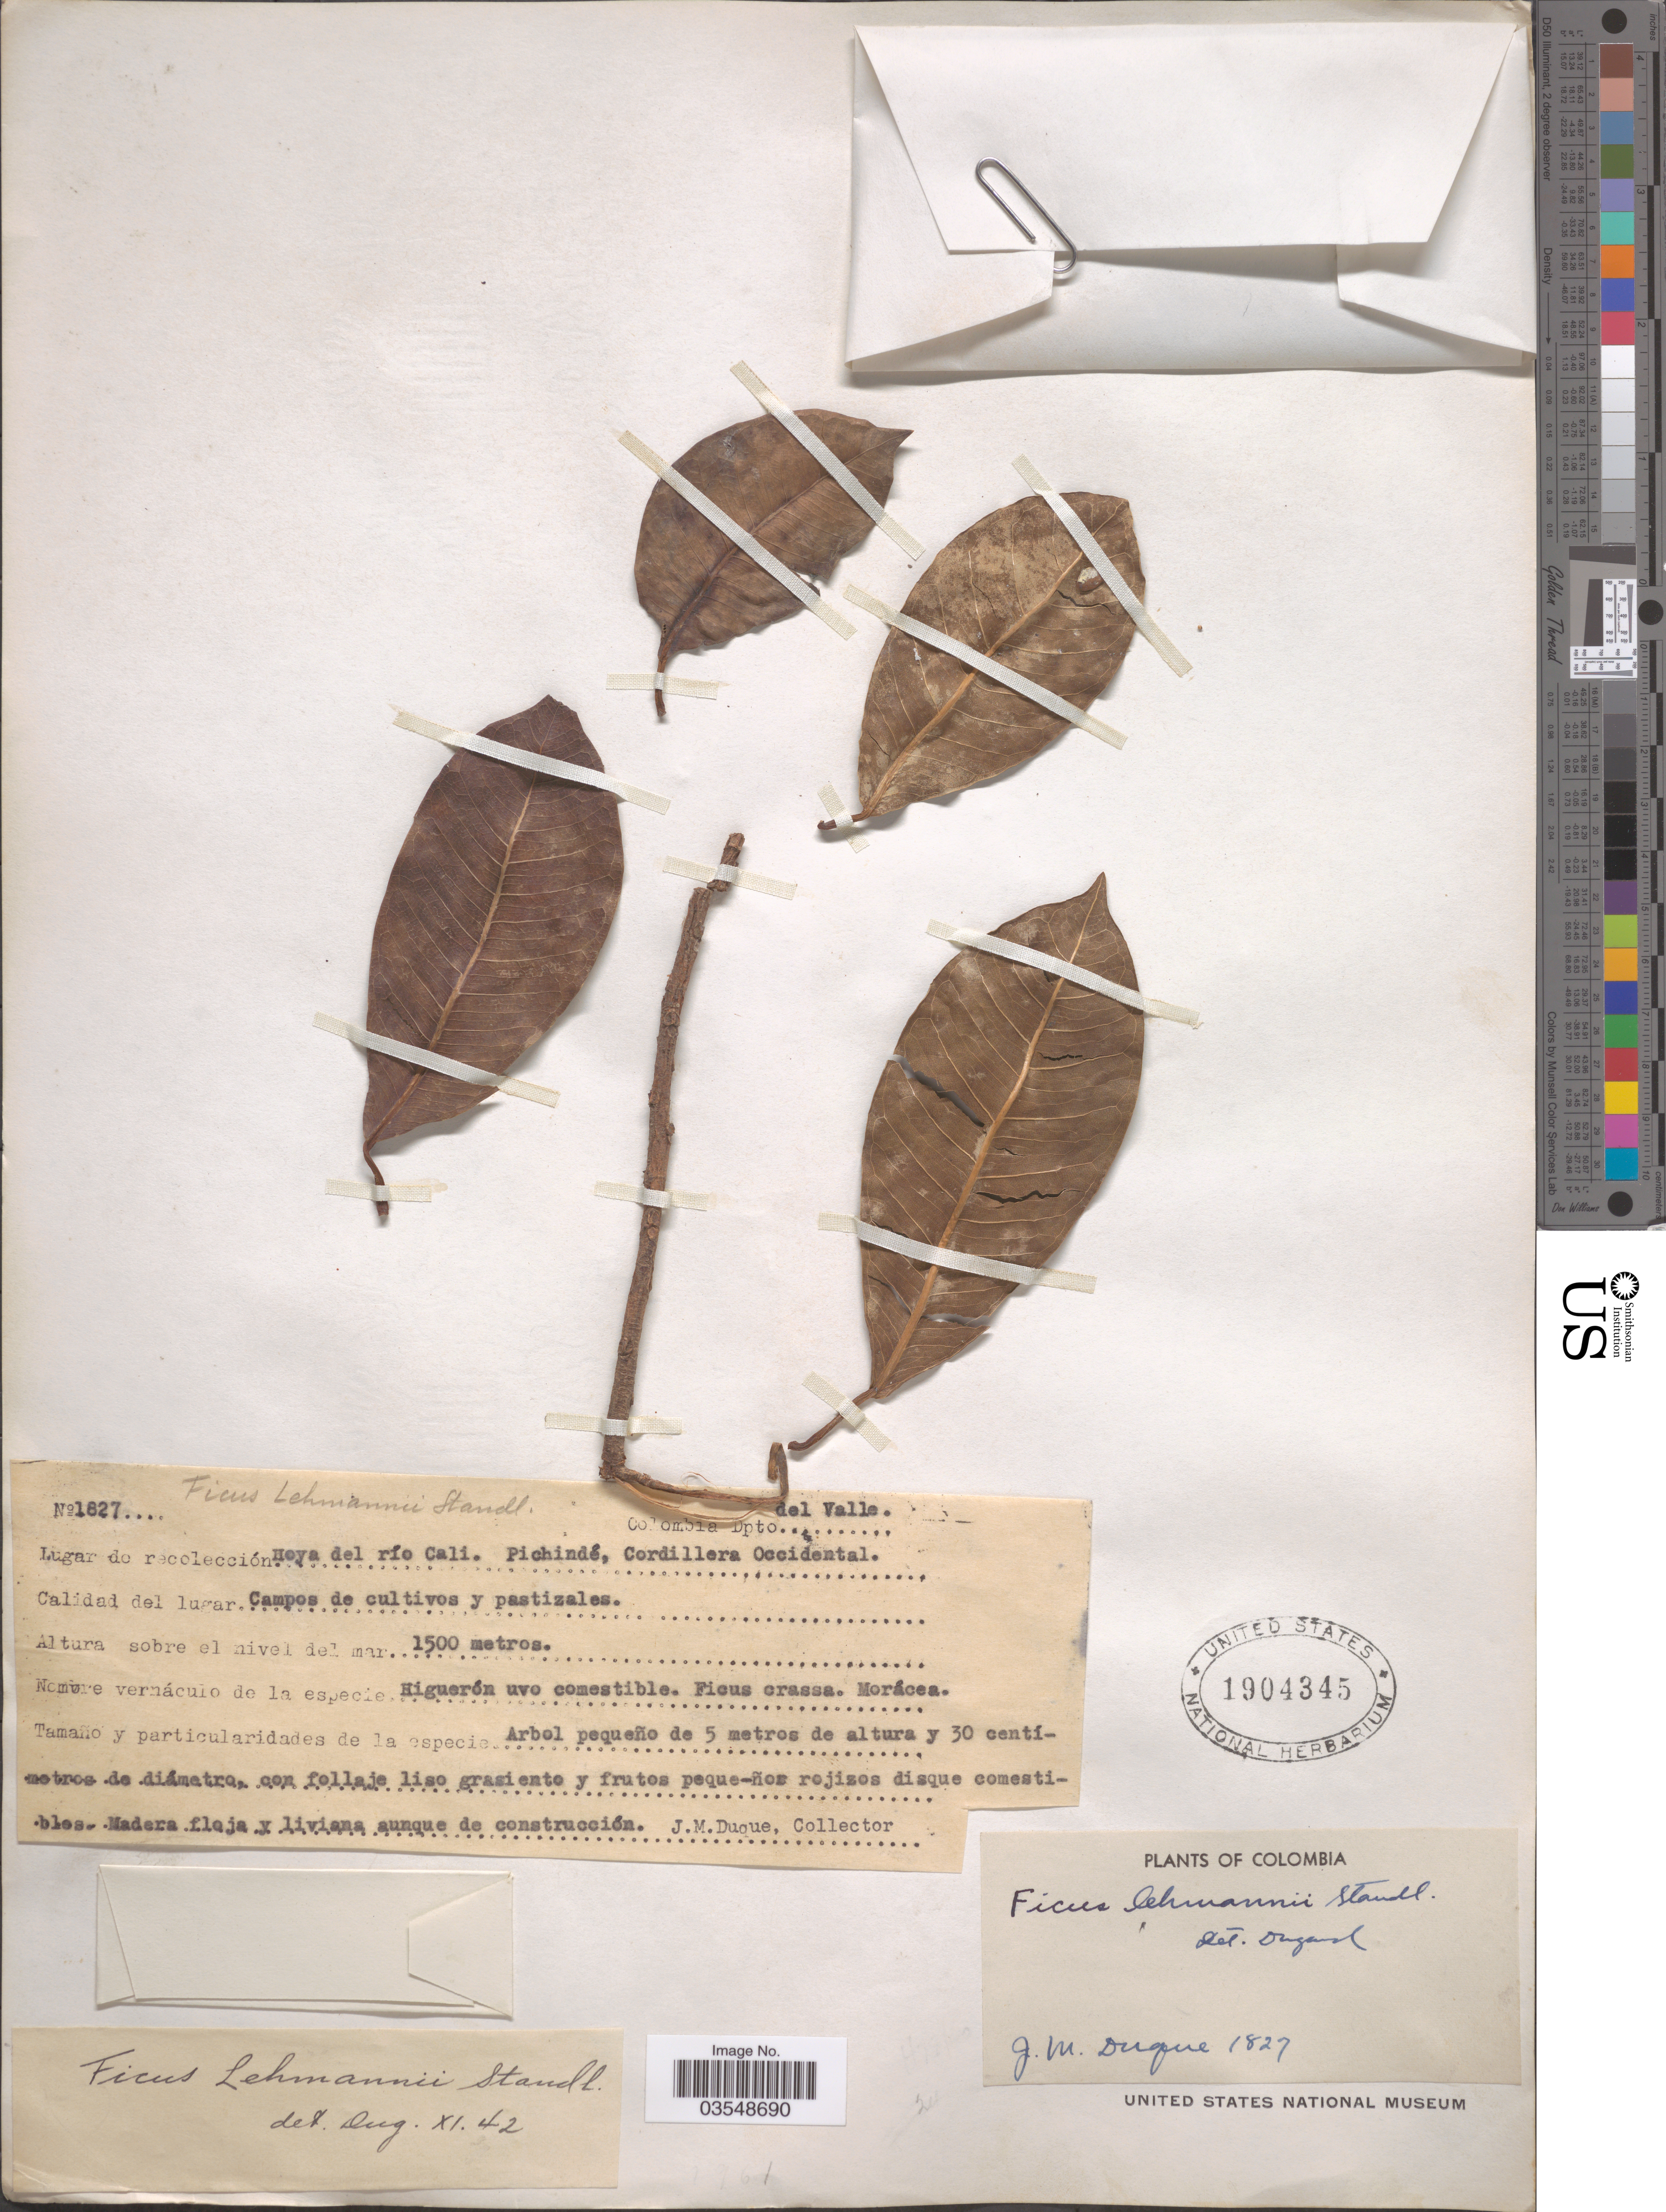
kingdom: Plantae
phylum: Tracheophyta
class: Magnoliopsida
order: Rosales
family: Moraceae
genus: Ficus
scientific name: Ficus lehmannii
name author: Standl.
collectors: J. Duque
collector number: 1827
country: Colombia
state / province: Valle del Cauca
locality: Dpto del Valle. Heya del río Cali. Pichindé, Cordillera Occidental.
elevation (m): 1500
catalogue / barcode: US 1904345